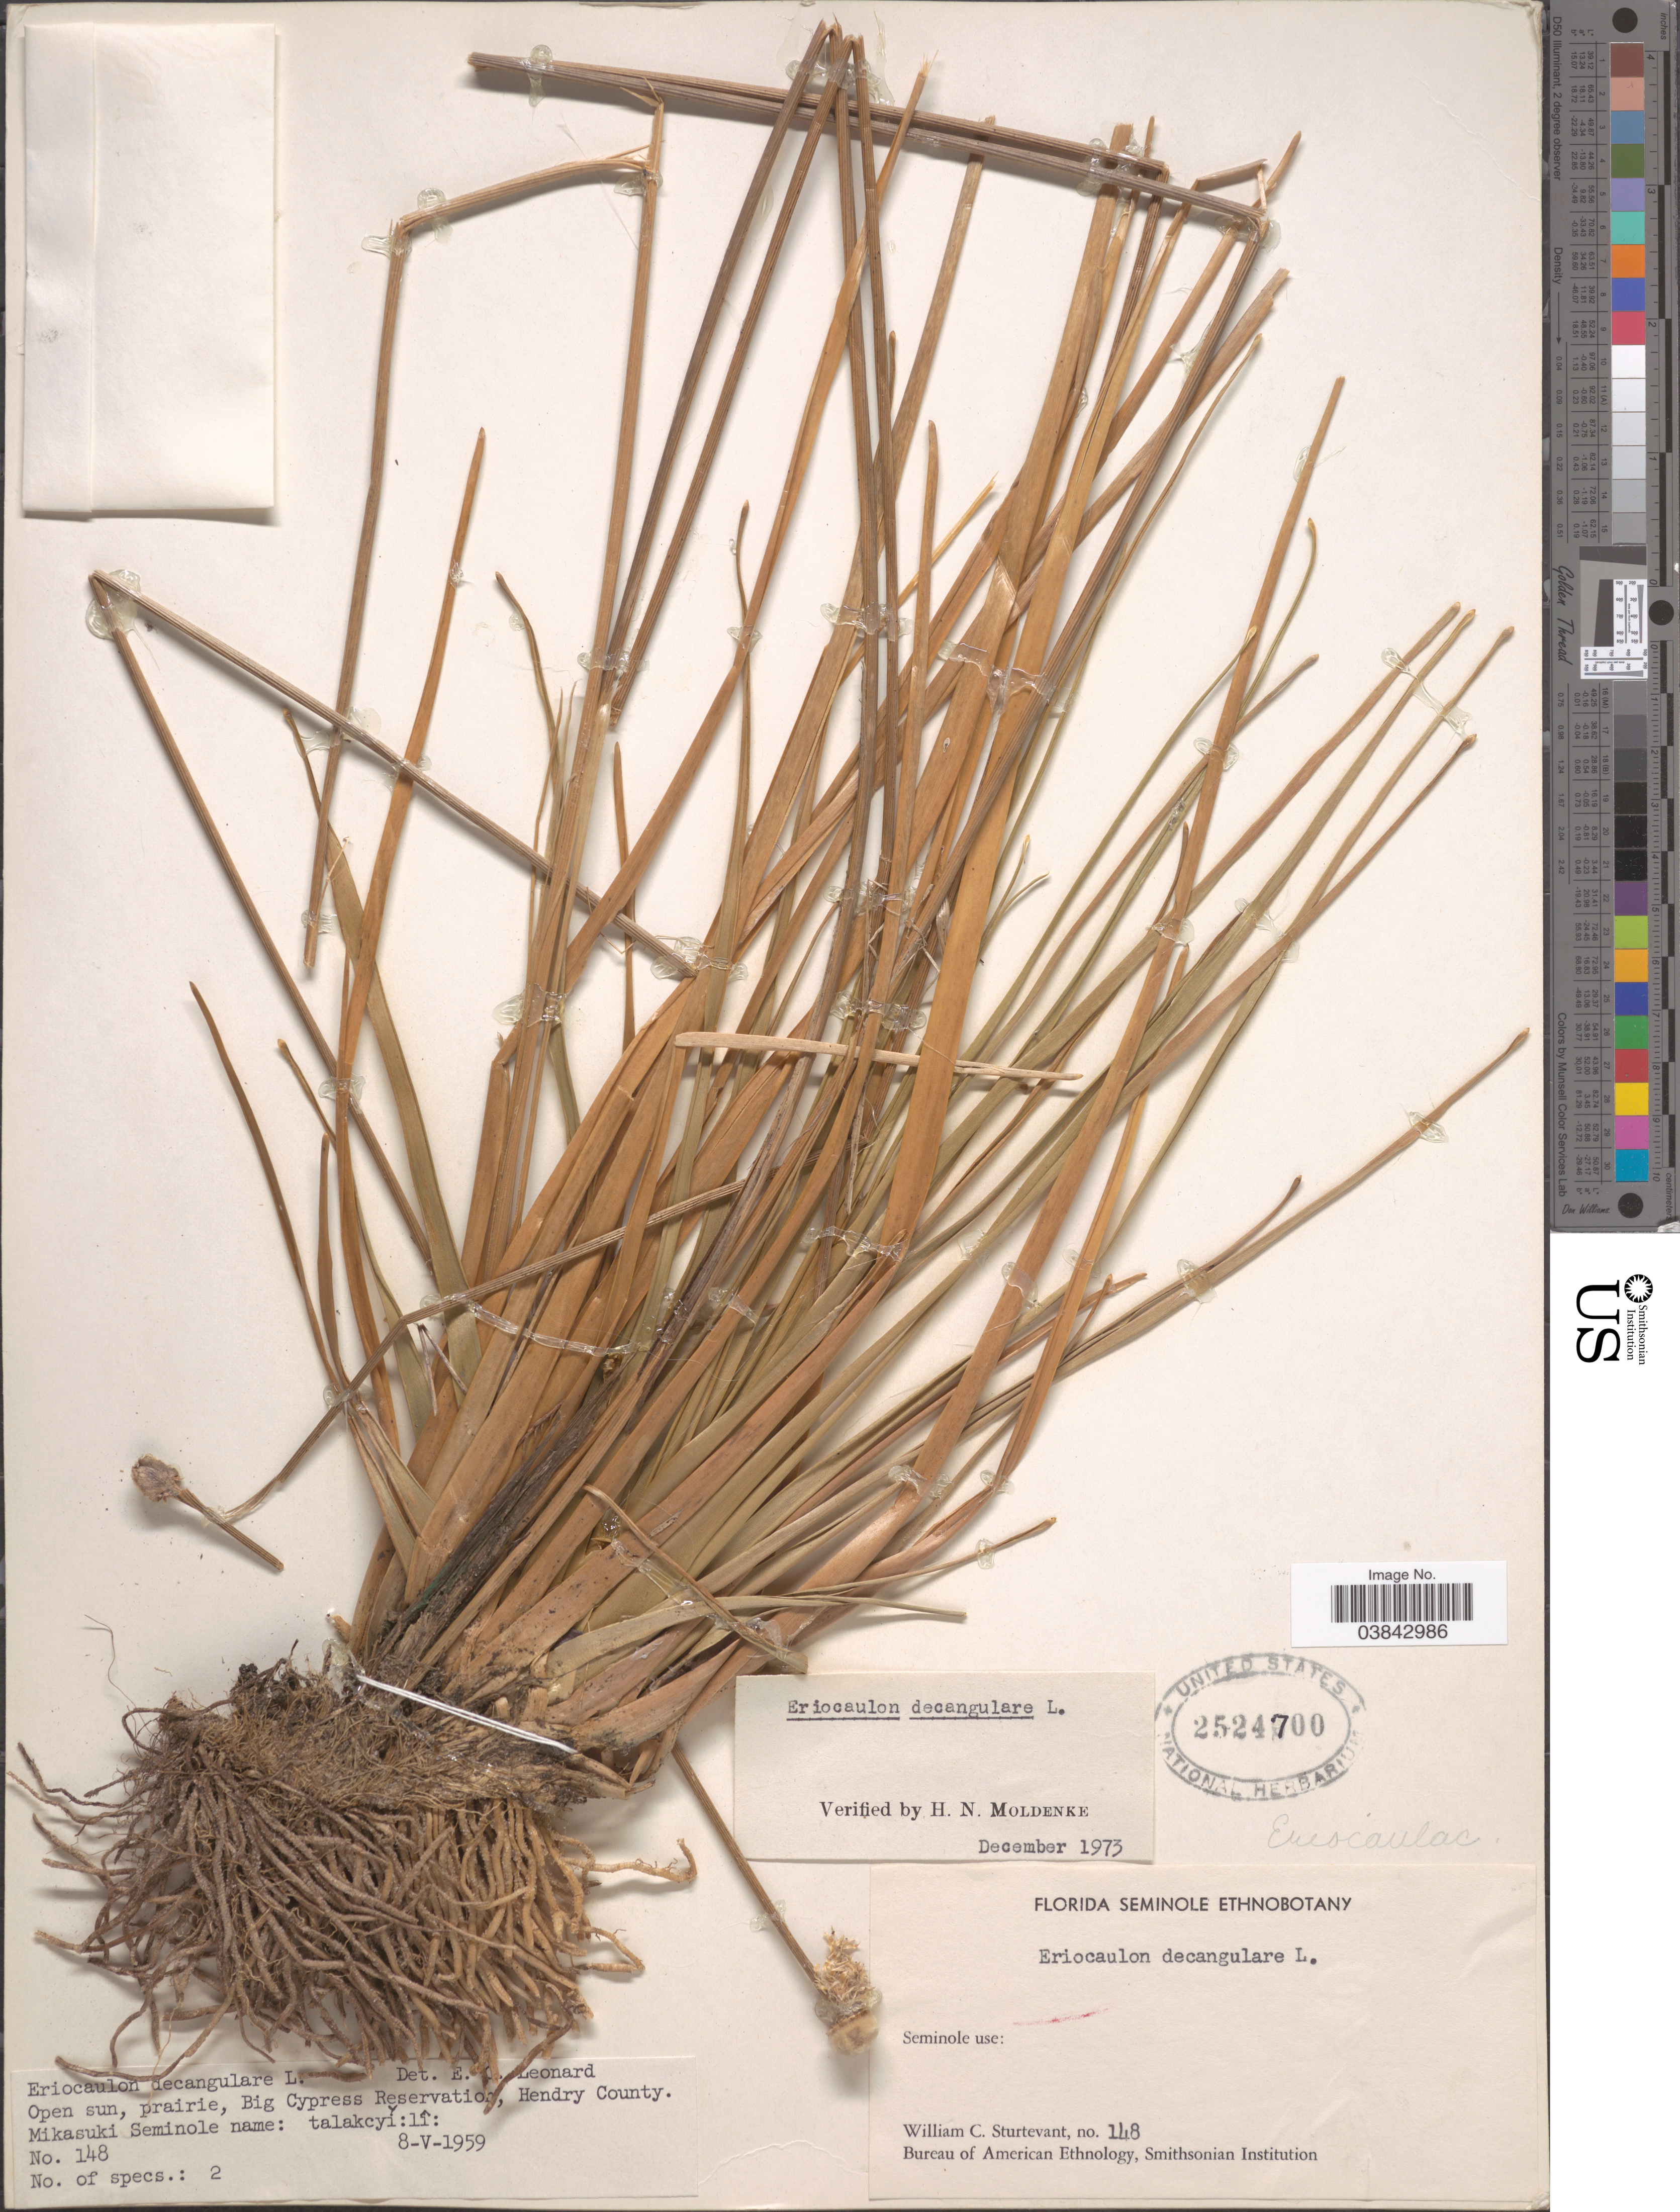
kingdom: Plantae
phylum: Tracheophyta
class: Liliopsida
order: Poales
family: Eriocaulaceae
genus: Eriocaulon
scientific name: Eriocaulon decangulare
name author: L.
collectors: W. Sturtevant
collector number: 148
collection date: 1959-05-08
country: United States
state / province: Florida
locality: Big Cypress Reservation, Hendry County.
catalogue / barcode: US 2524700